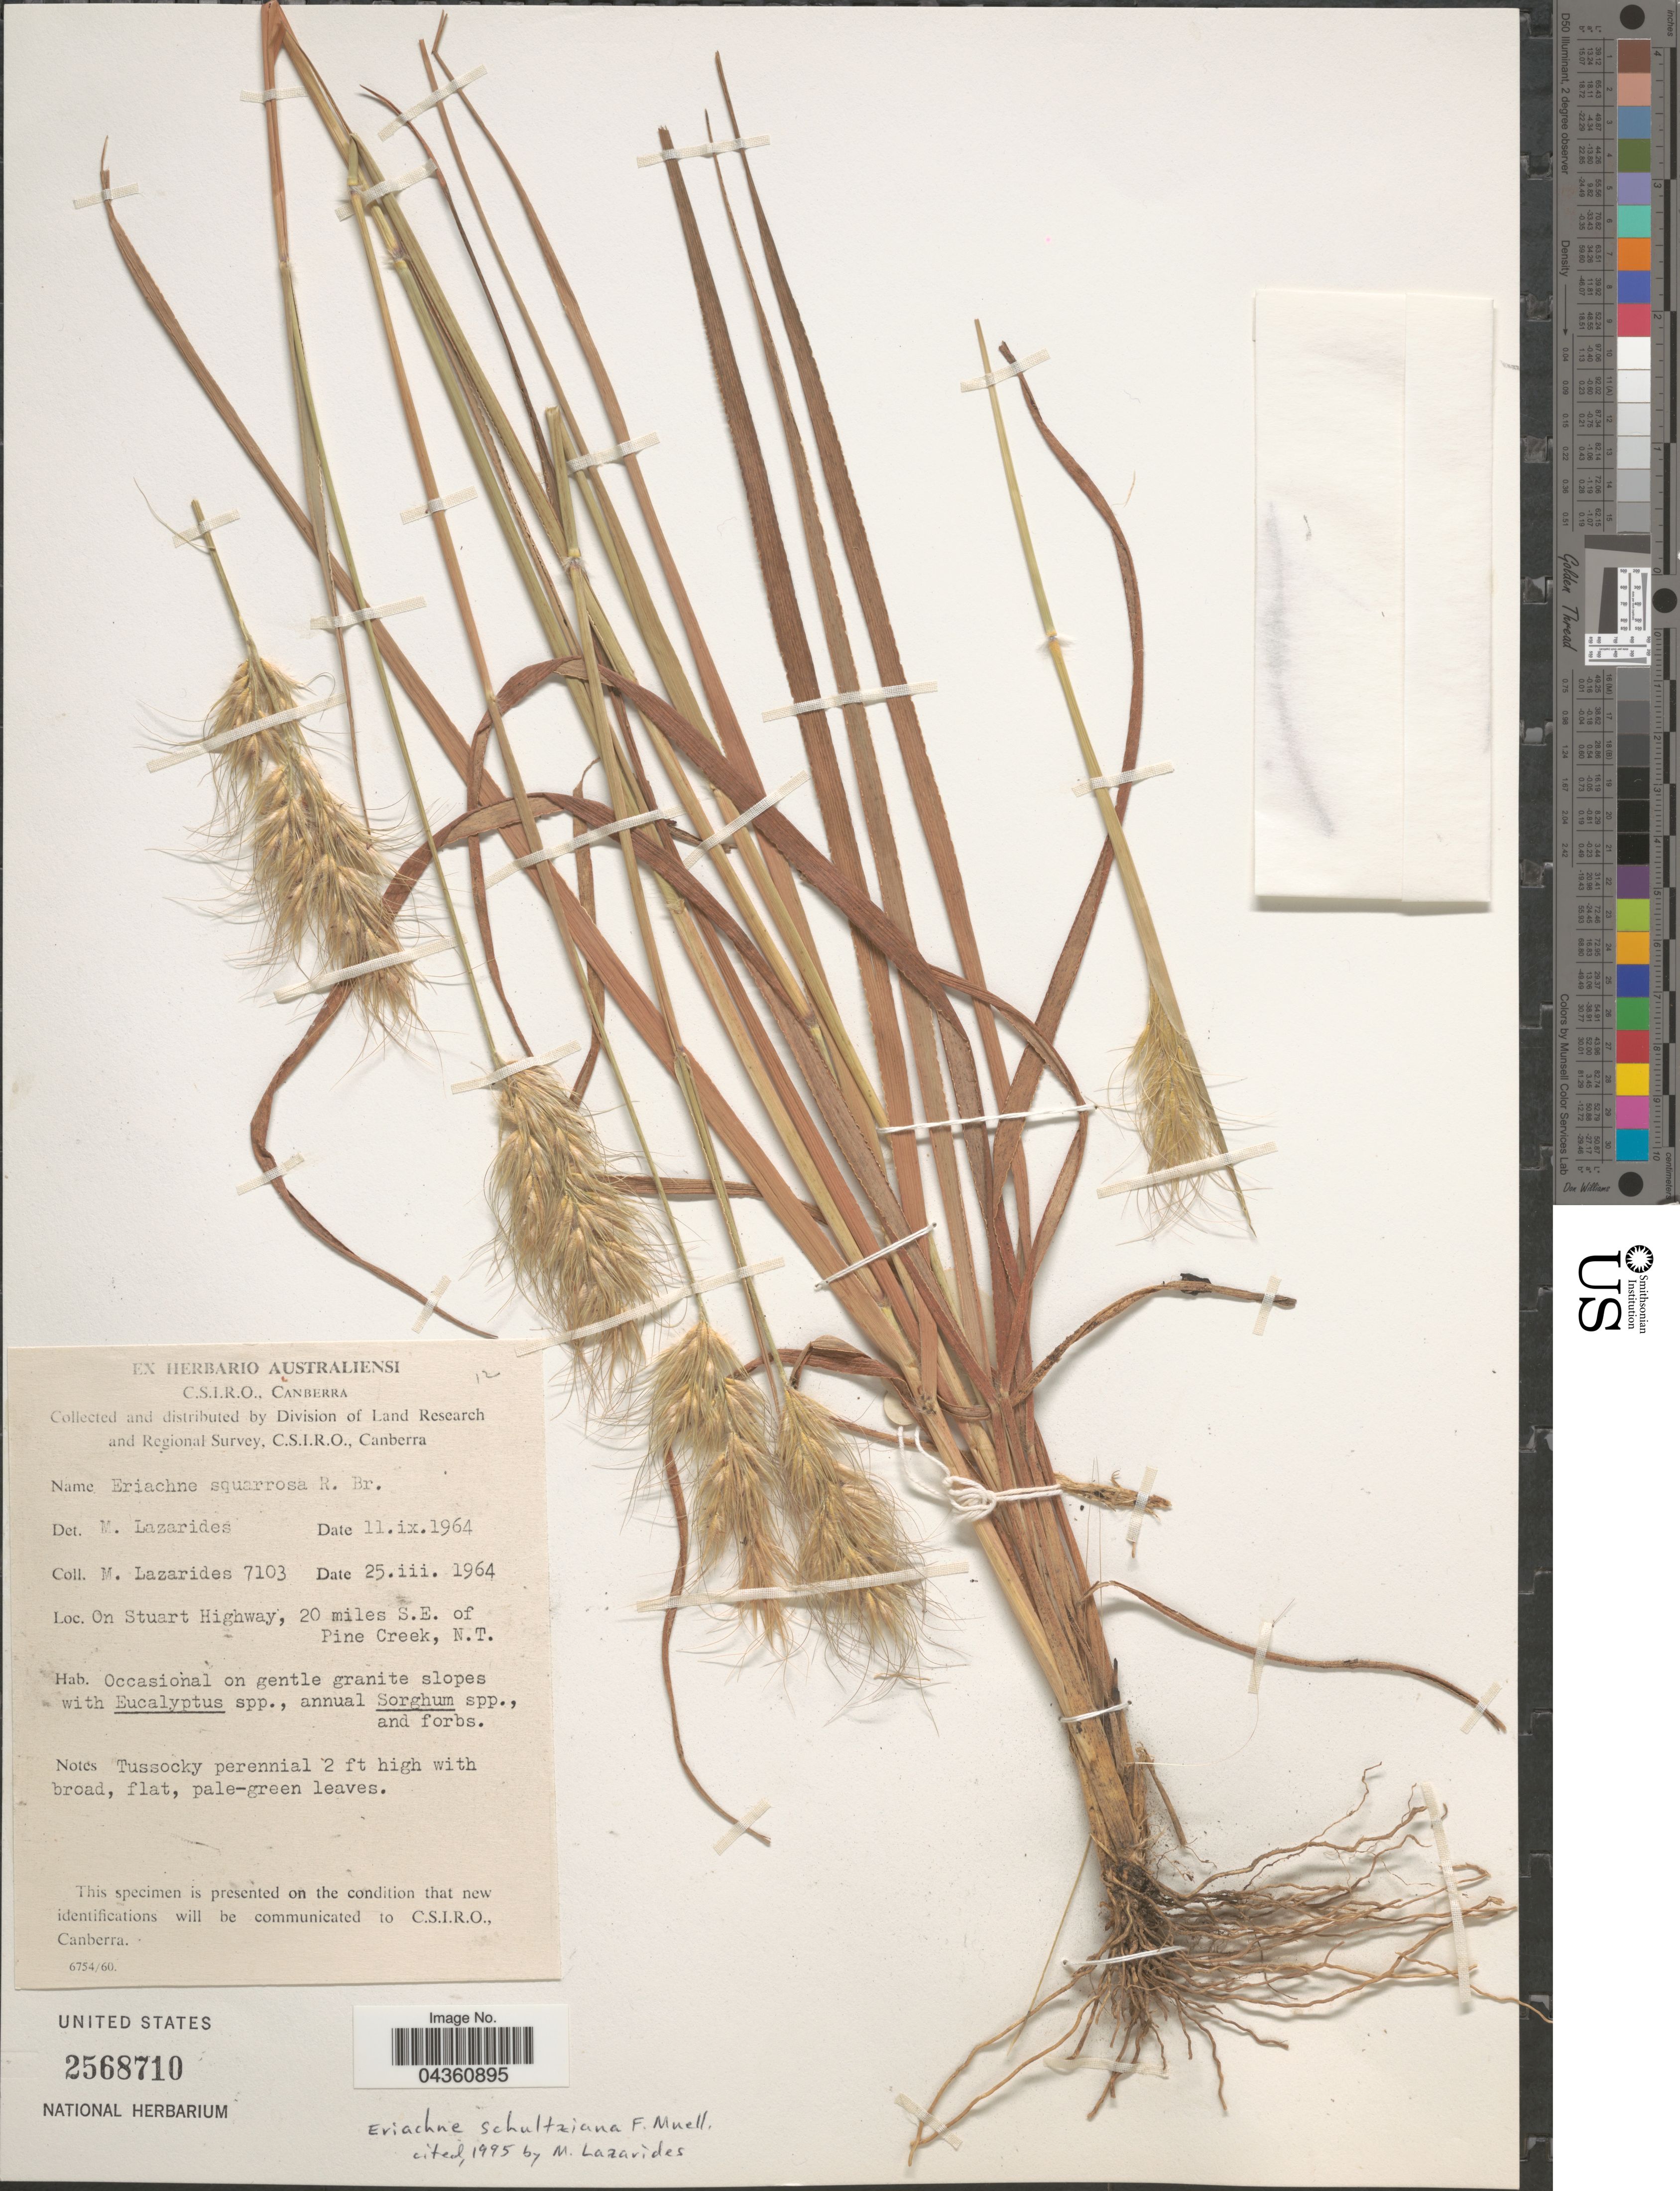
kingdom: Plantae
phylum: Tracheophyta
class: Liliopsida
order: Poales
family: Poaceae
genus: Eriachne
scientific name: Eriachne schultziana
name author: F. Muell.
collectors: M. Lazarides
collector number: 7103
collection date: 1964-03-25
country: Australia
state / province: Northern Territory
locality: Division of Land Research and Regional Survey. On Stuart Highway, 20 miles S.E. of Pine Creek.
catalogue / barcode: US 2568710